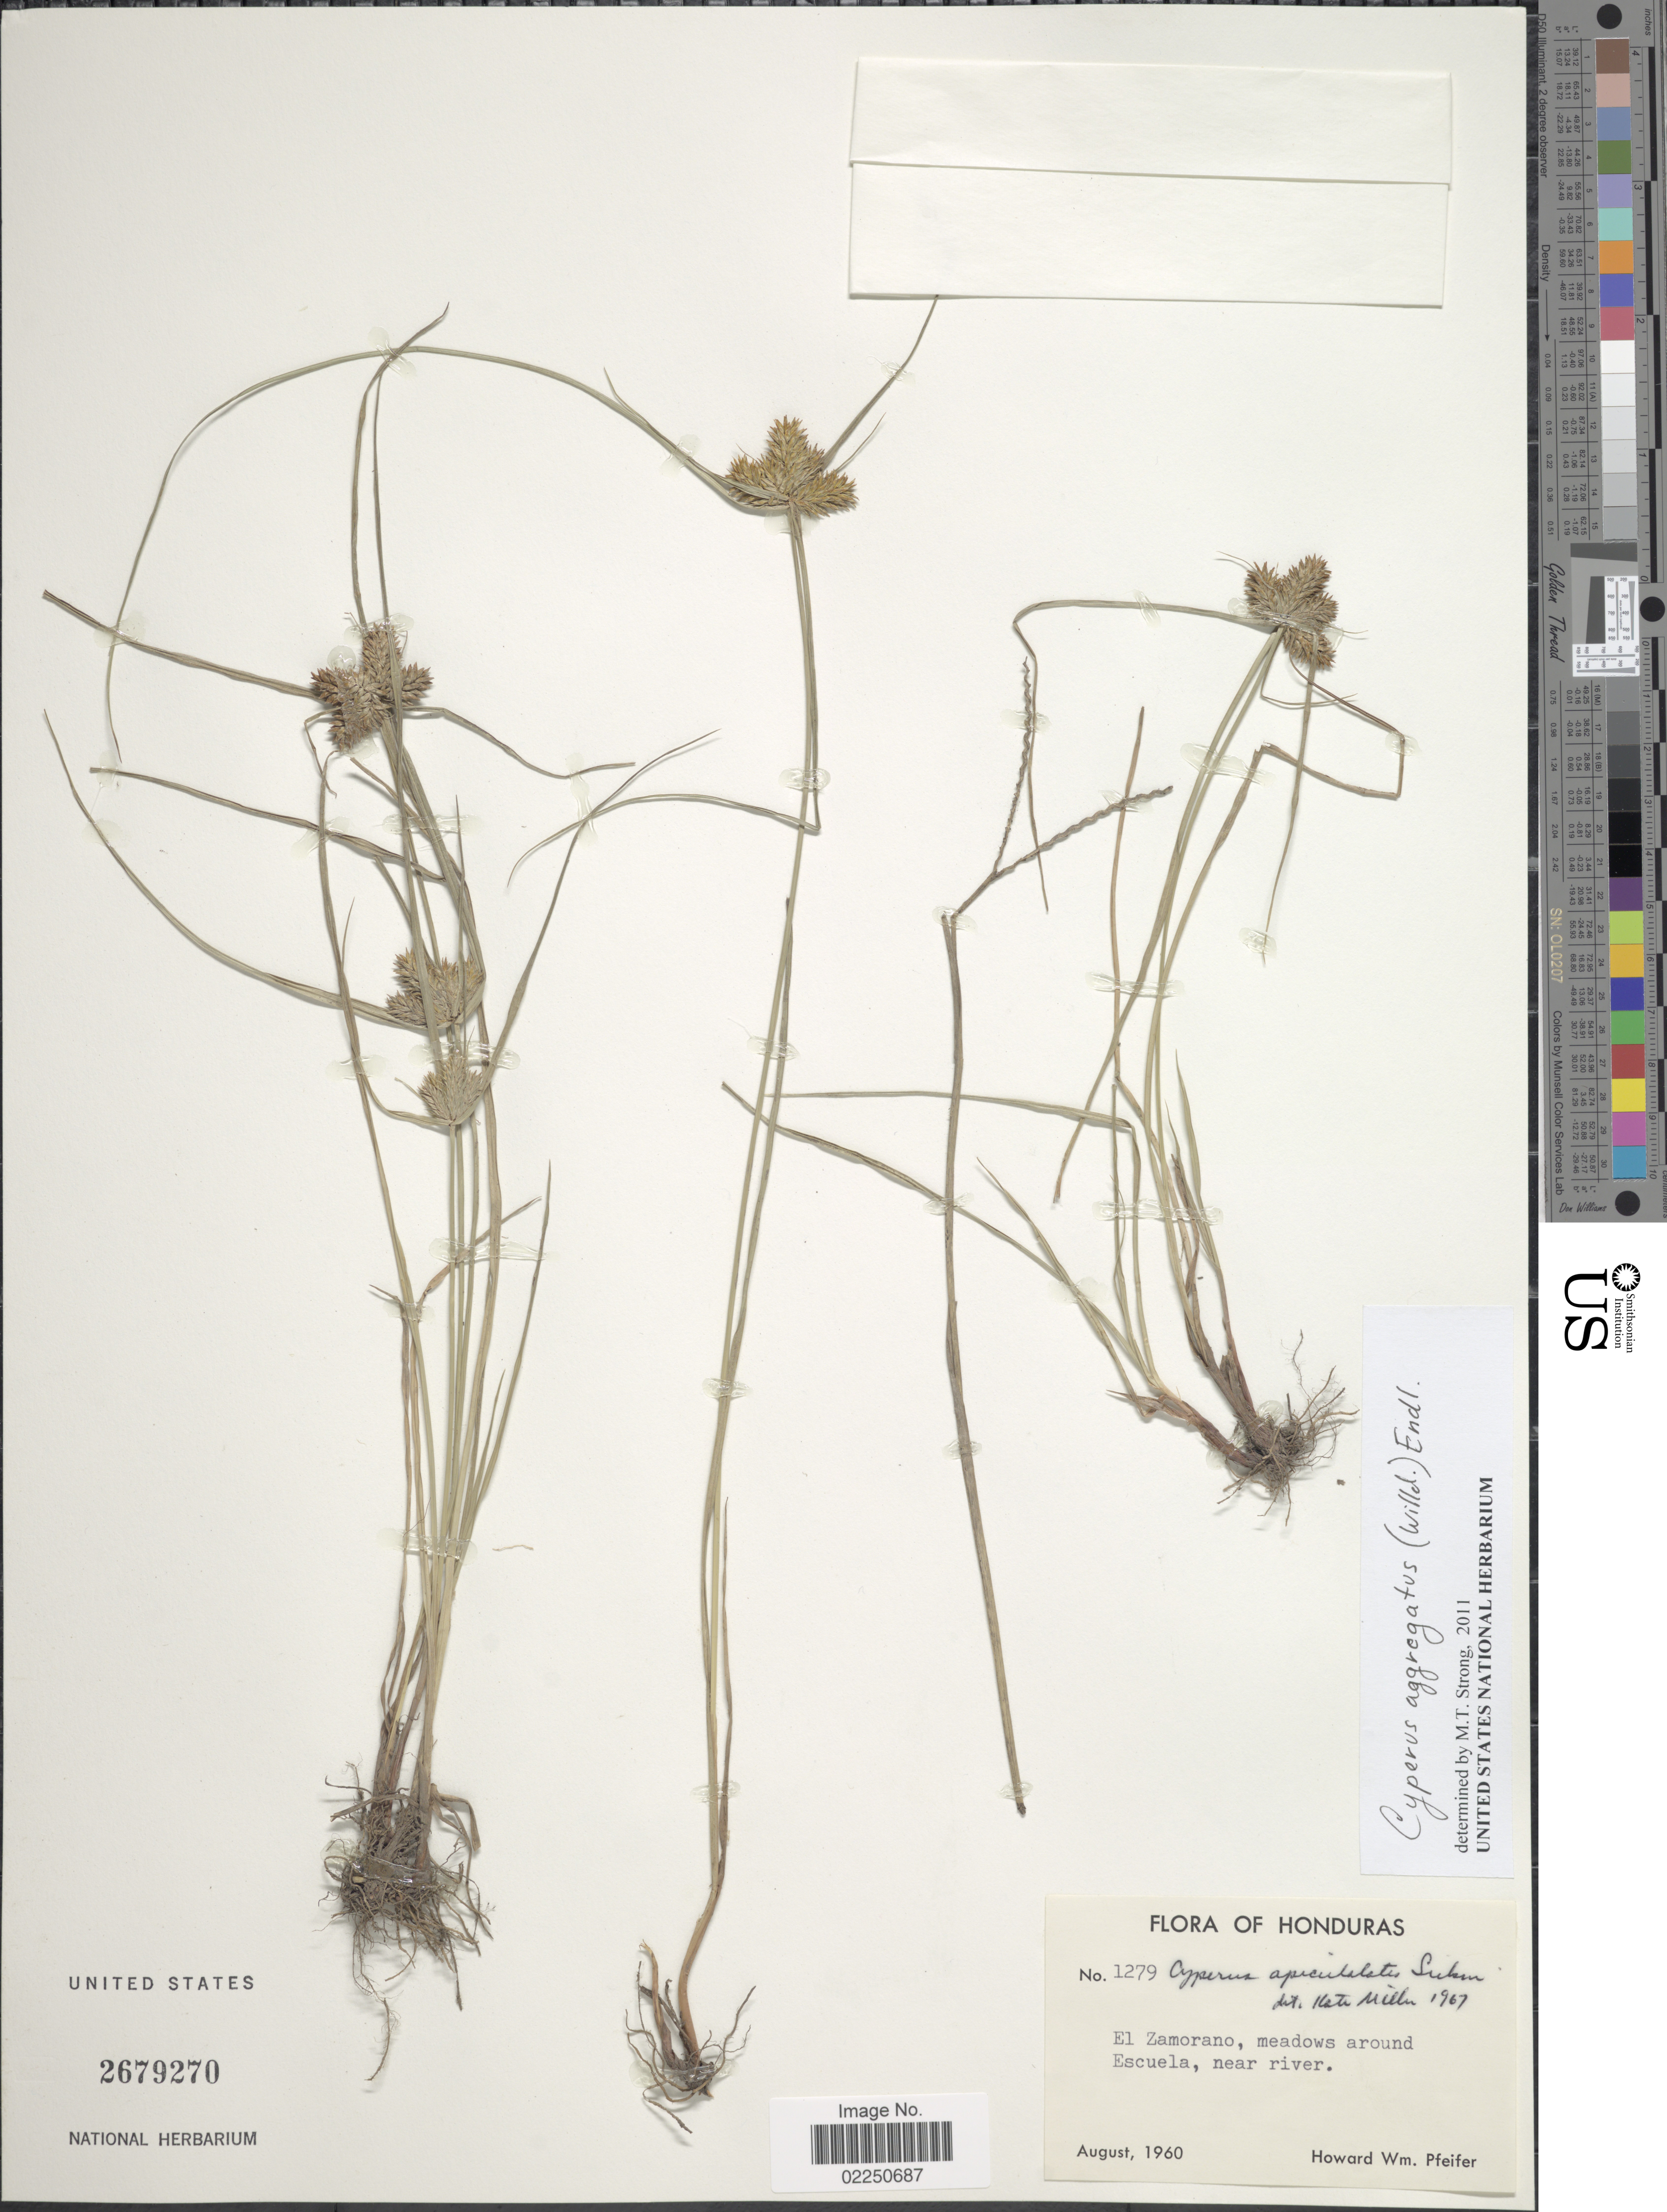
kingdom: Plantae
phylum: Tracheophyta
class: Liliopsida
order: Poales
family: Cyperaceae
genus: Cyperus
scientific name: Cyperus aggregatus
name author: (Willd.) Endl.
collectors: H. W. Pfeifer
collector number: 1279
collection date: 1960-08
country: Honduras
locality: El Zamorano, meadows around Escuela, near river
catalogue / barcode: US 2679270